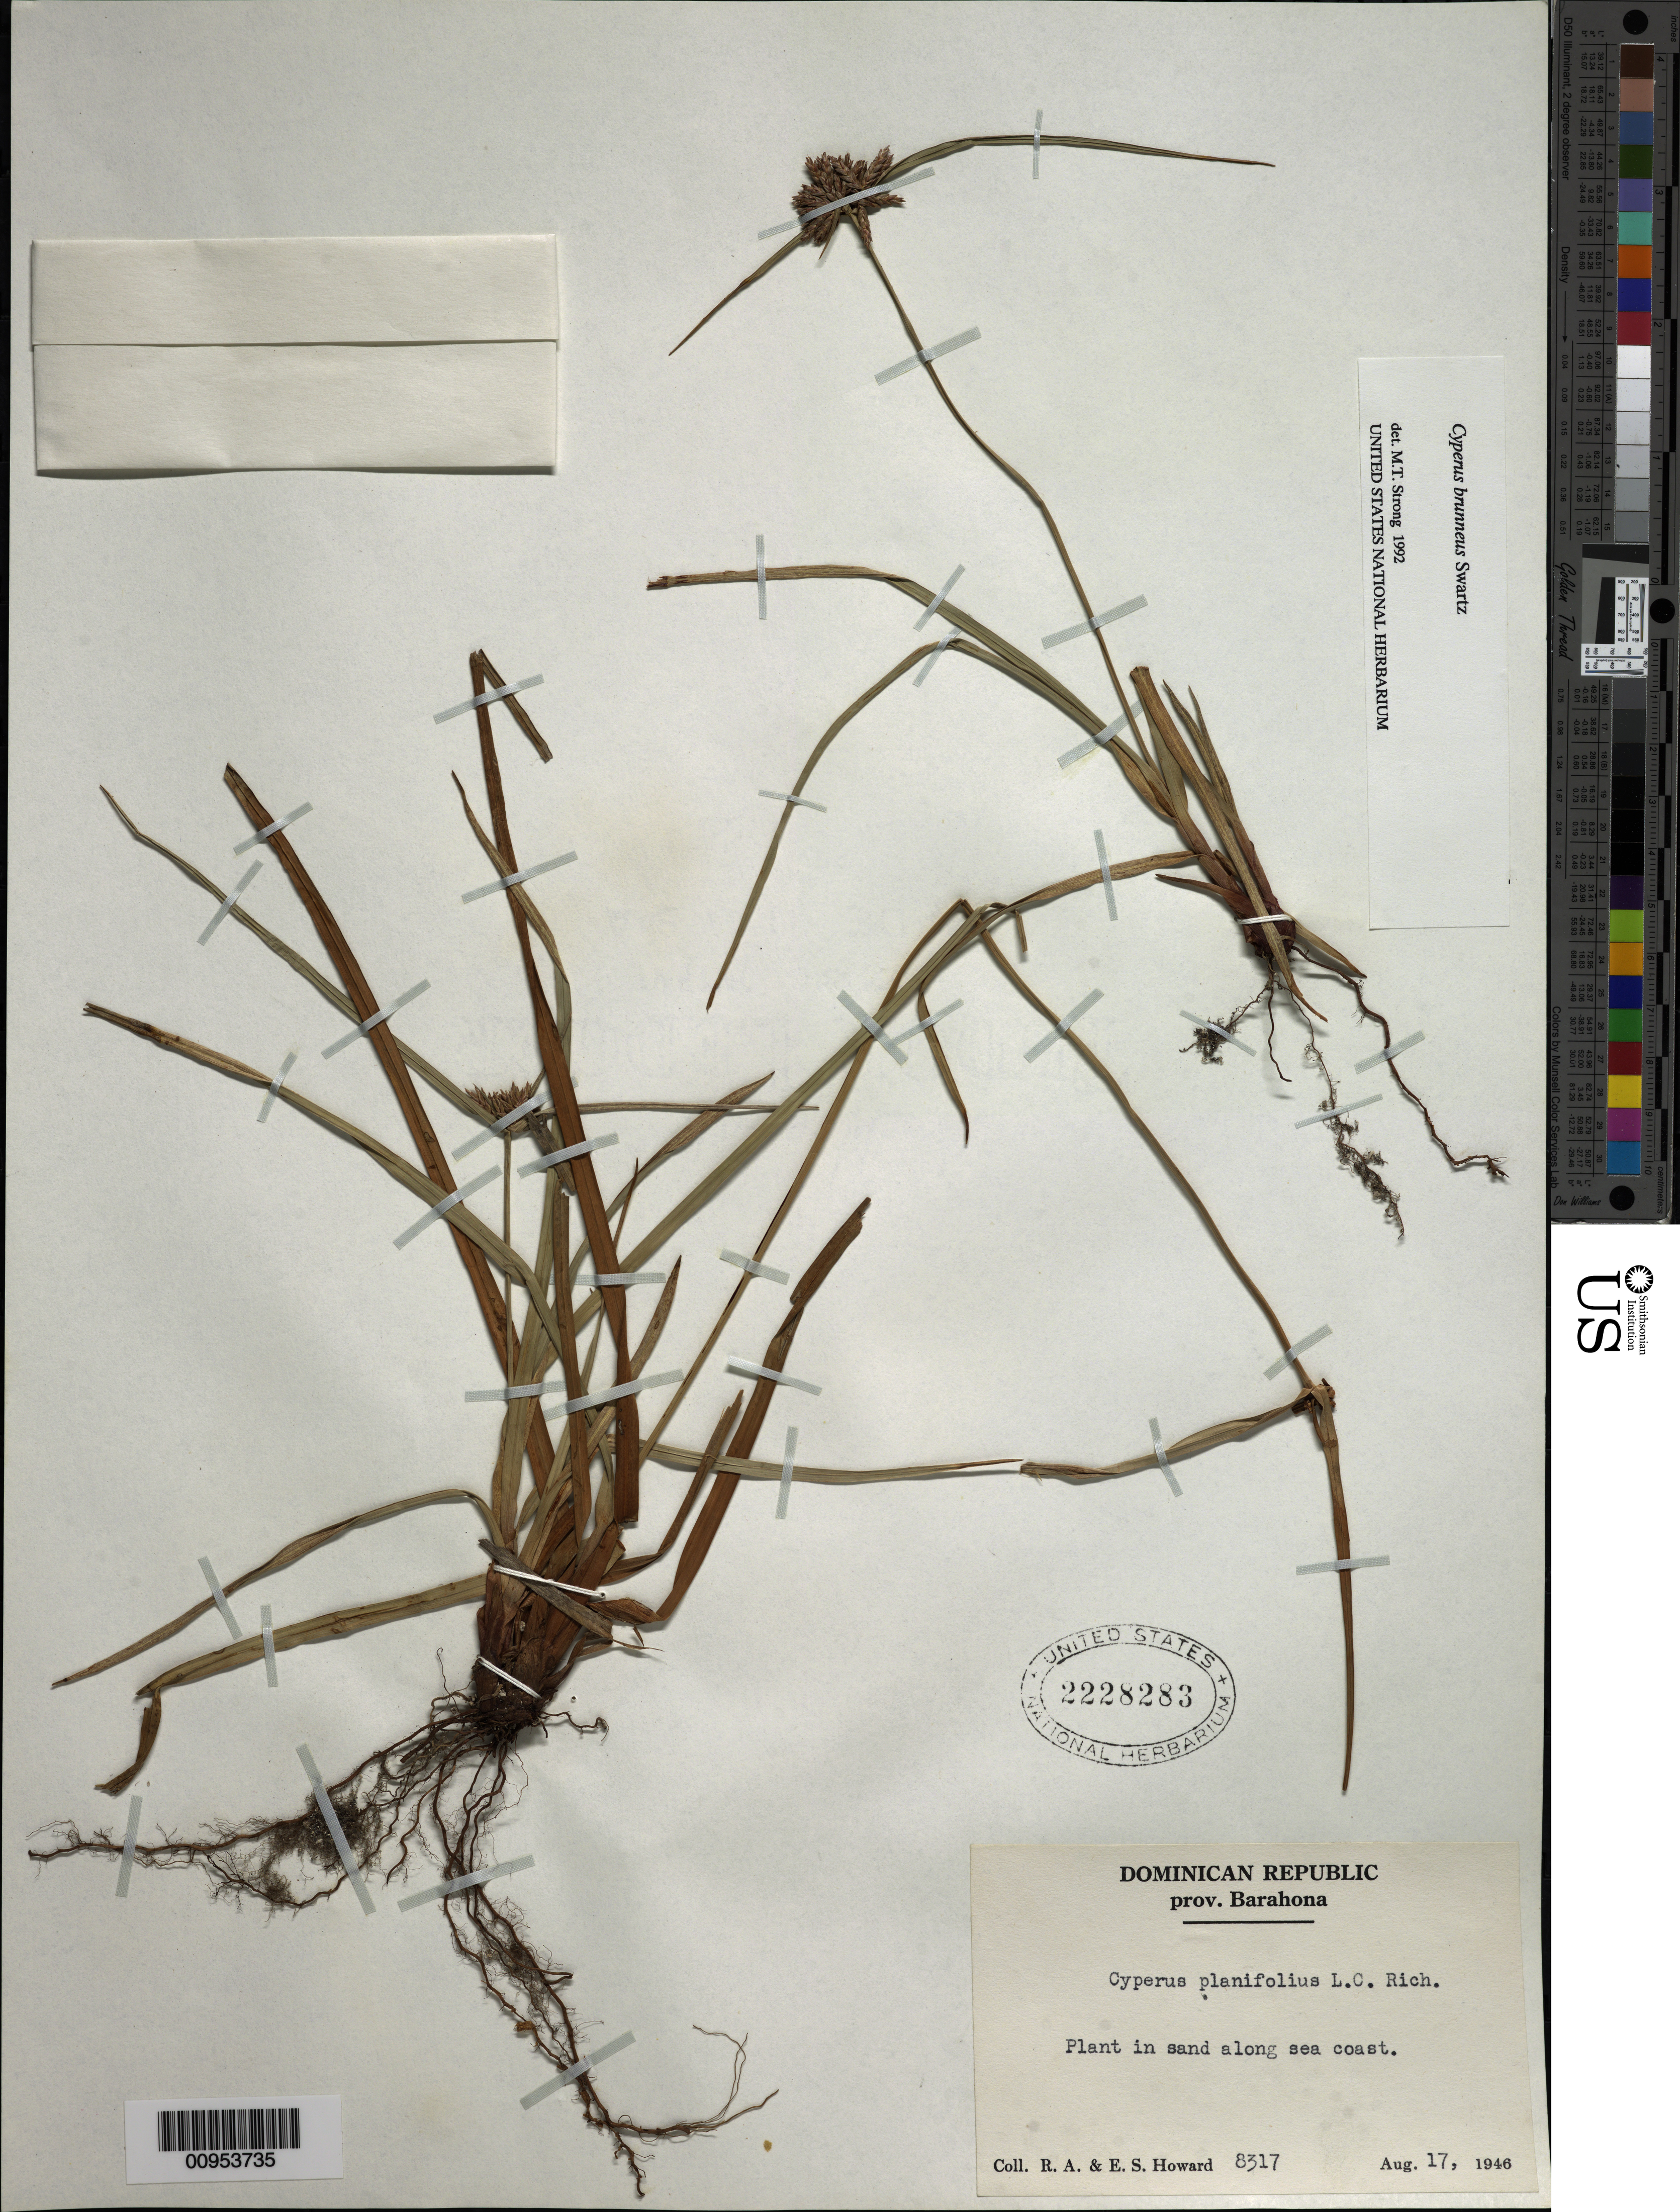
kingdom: Plantae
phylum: Tracheophyta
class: Liliopsida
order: Poales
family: Cyperaceae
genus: Cyperus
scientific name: Cyperus brunneus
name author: Sw.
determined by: Strong, M. T., (US), Smithsonian Institution - National Museum of Natural History (UNITED STATES)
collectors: R. A. Howard & E. S. Howard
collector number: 8317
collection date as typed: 17 Aug 1946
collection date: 1946-08-17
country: Dominican Republic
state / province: Barahona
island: Hispaniola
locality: Along sea coast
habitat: In sand along sea coast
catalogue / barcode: US 2228283